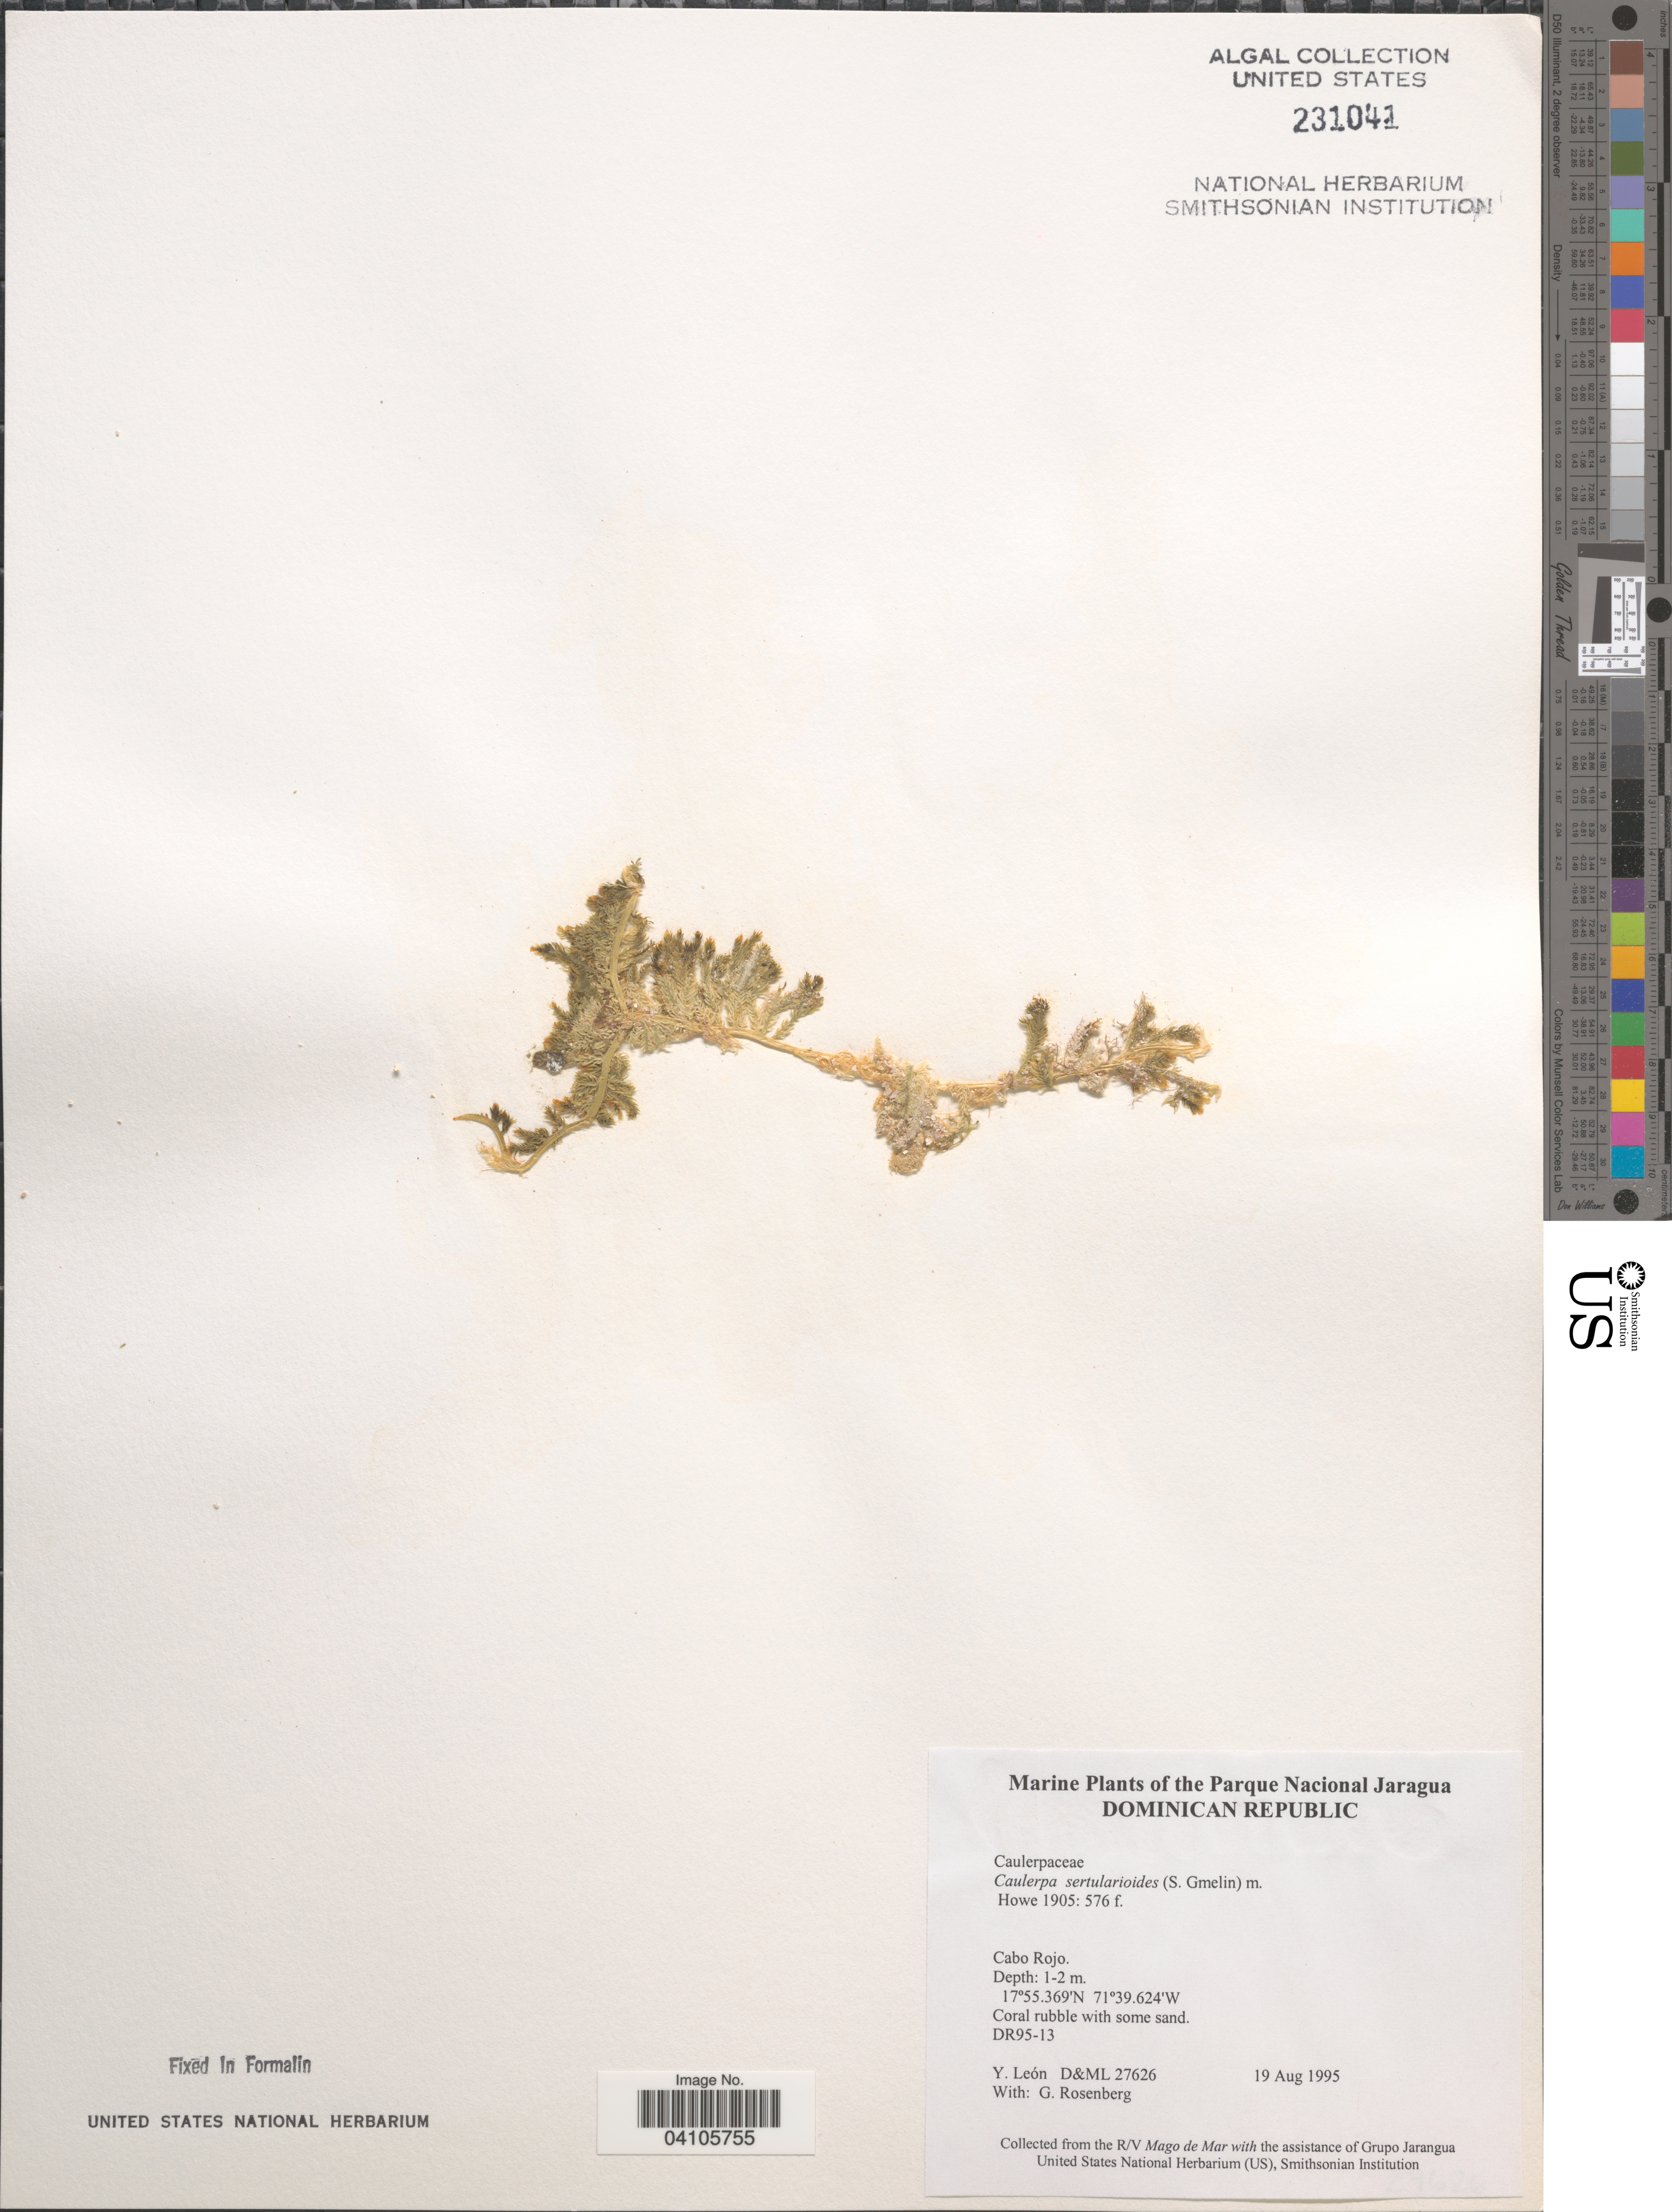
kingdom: Plantae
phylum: Chlorophyta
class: Ulvophyceae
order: Bryopsidales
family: Caulerpaceae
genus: Caulerpa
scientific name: Caulerpa sertularioides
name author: (S.G. Gmel.) M. Howe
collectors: Y. León & G. Rosenberg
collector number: D&ML27626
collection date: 1995-08-19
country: Puerto Rico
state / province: Çabo Rojo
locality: The Parque Nacional Jaragua.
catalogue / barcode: US 231041